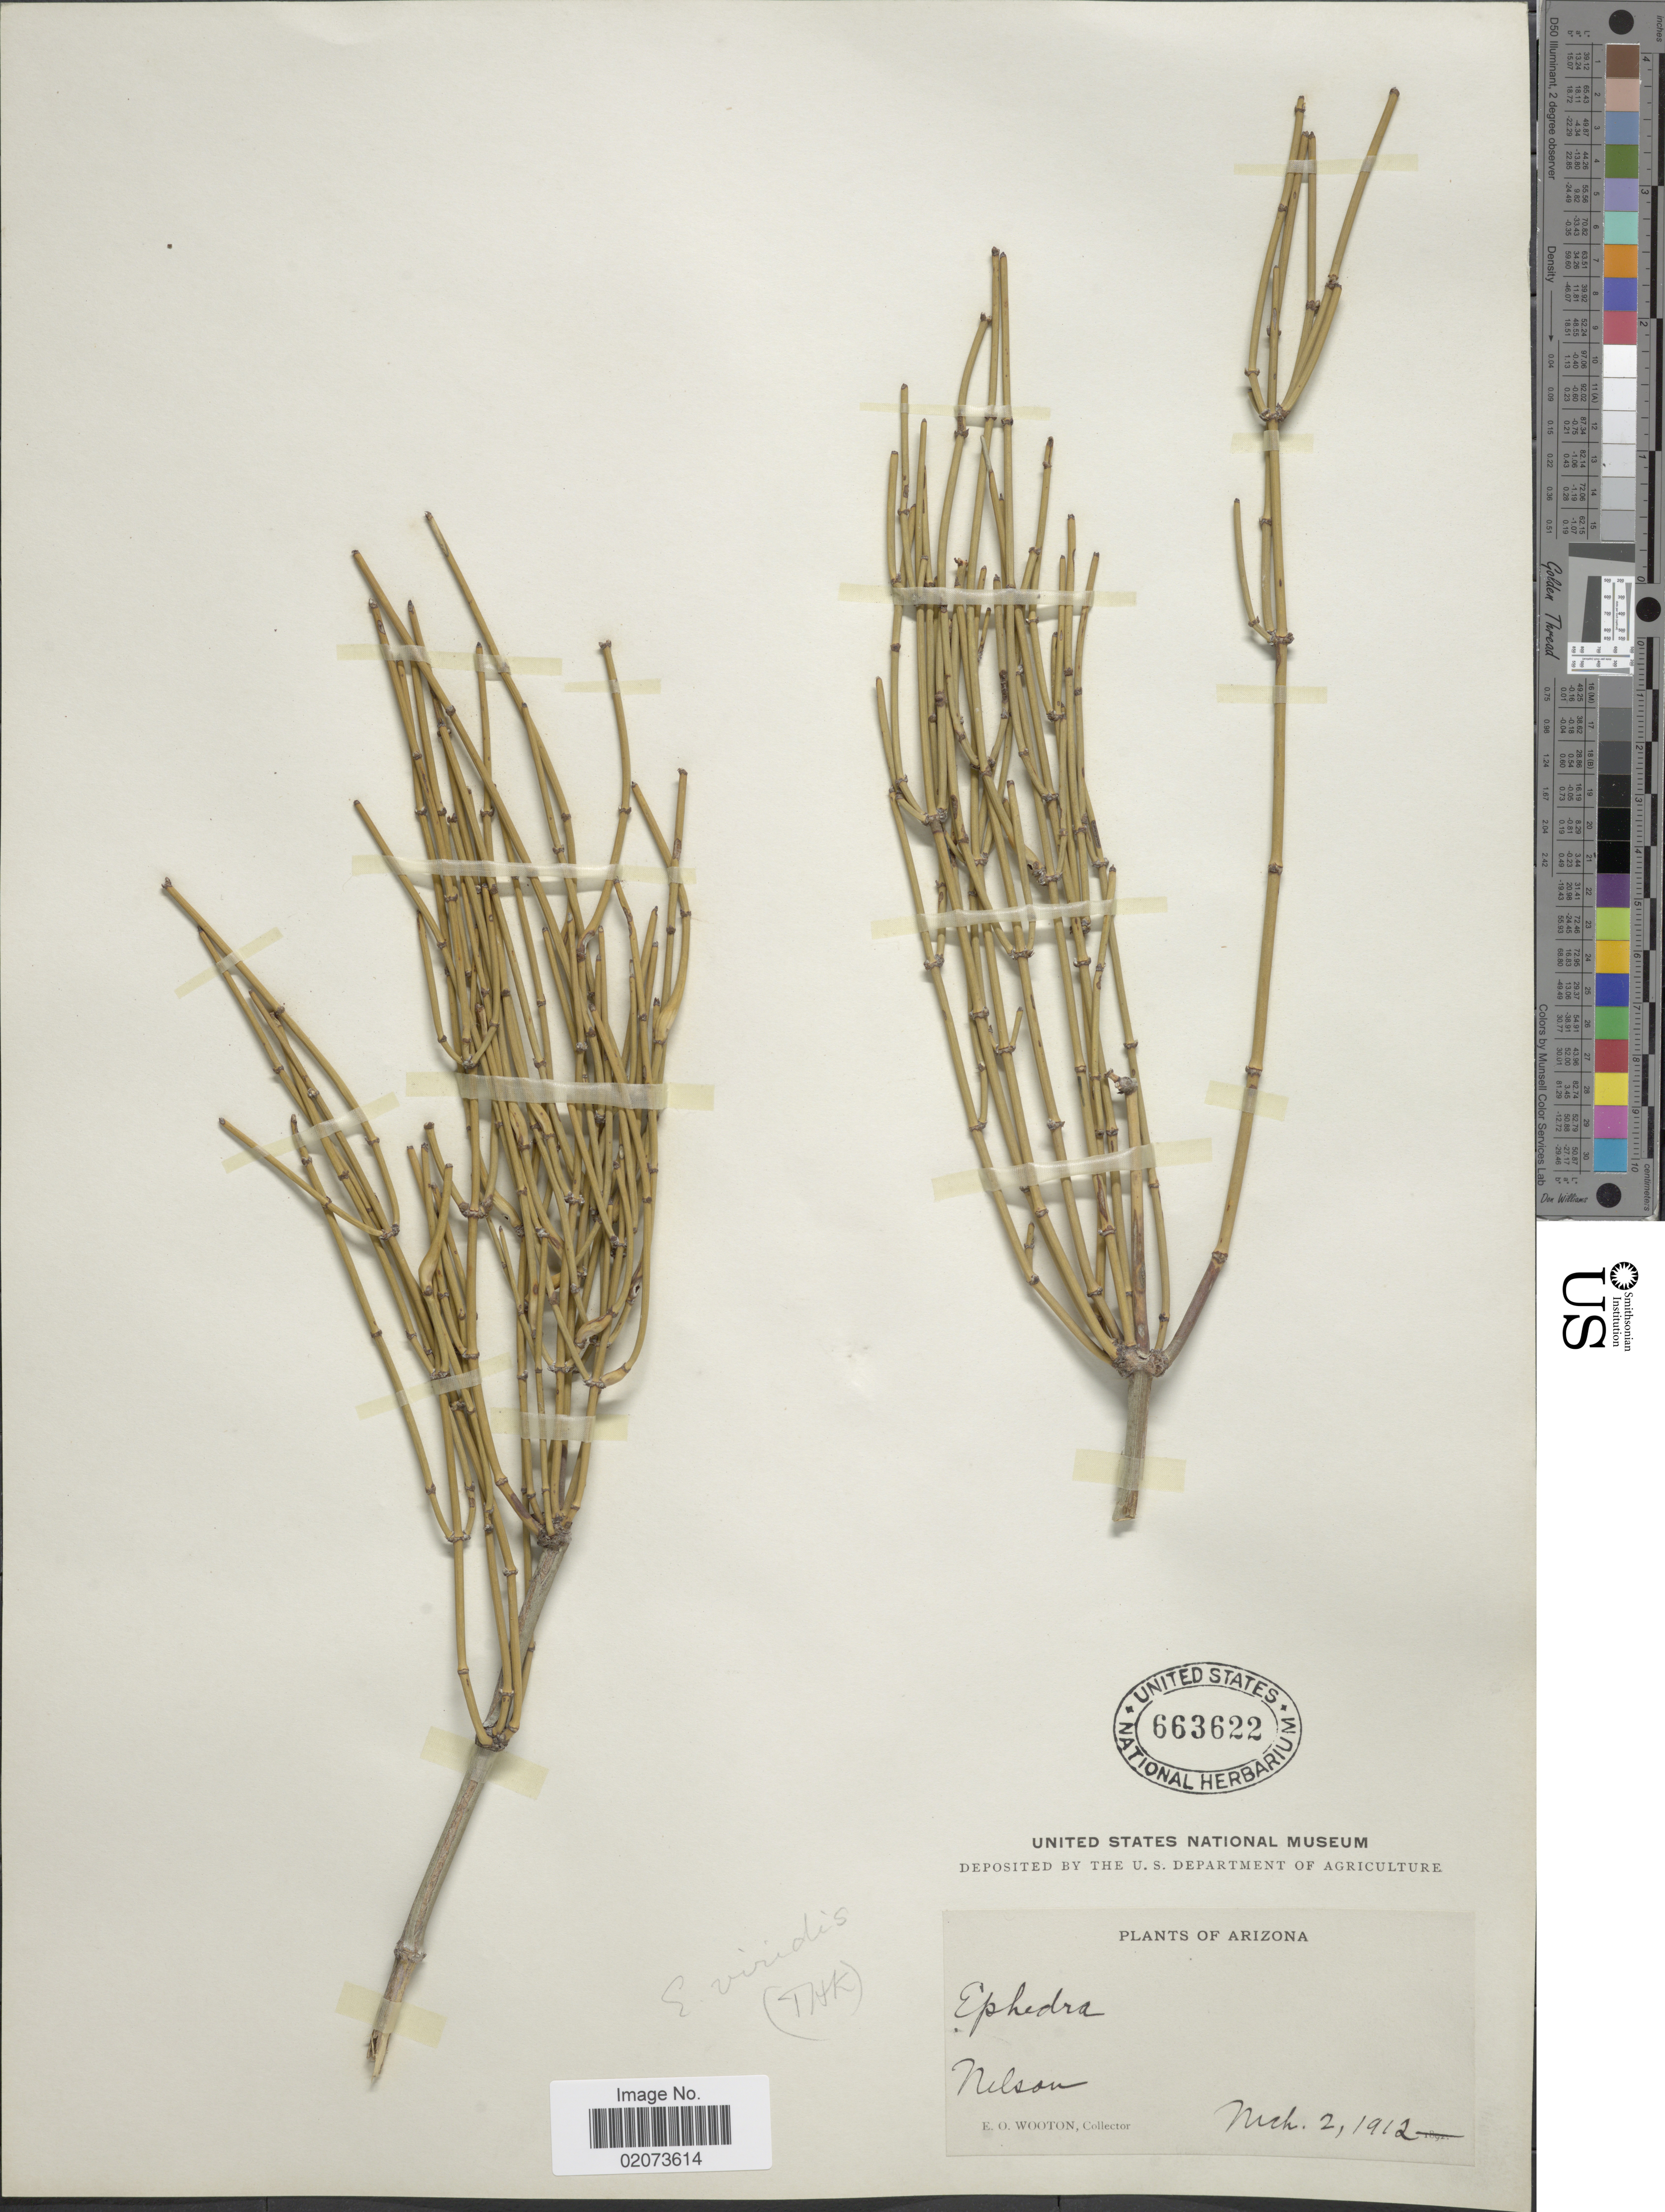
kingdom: Plantae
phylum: Tracheophyta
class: Gnetopsida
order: Ephedrales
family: Ephedraceae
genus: Ephedra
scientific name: Ephedra viridis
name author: Coville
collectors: E. O. Wooton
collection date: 1912-03-02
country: United States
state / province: Arizona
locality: Nilson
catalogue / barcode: US 663622